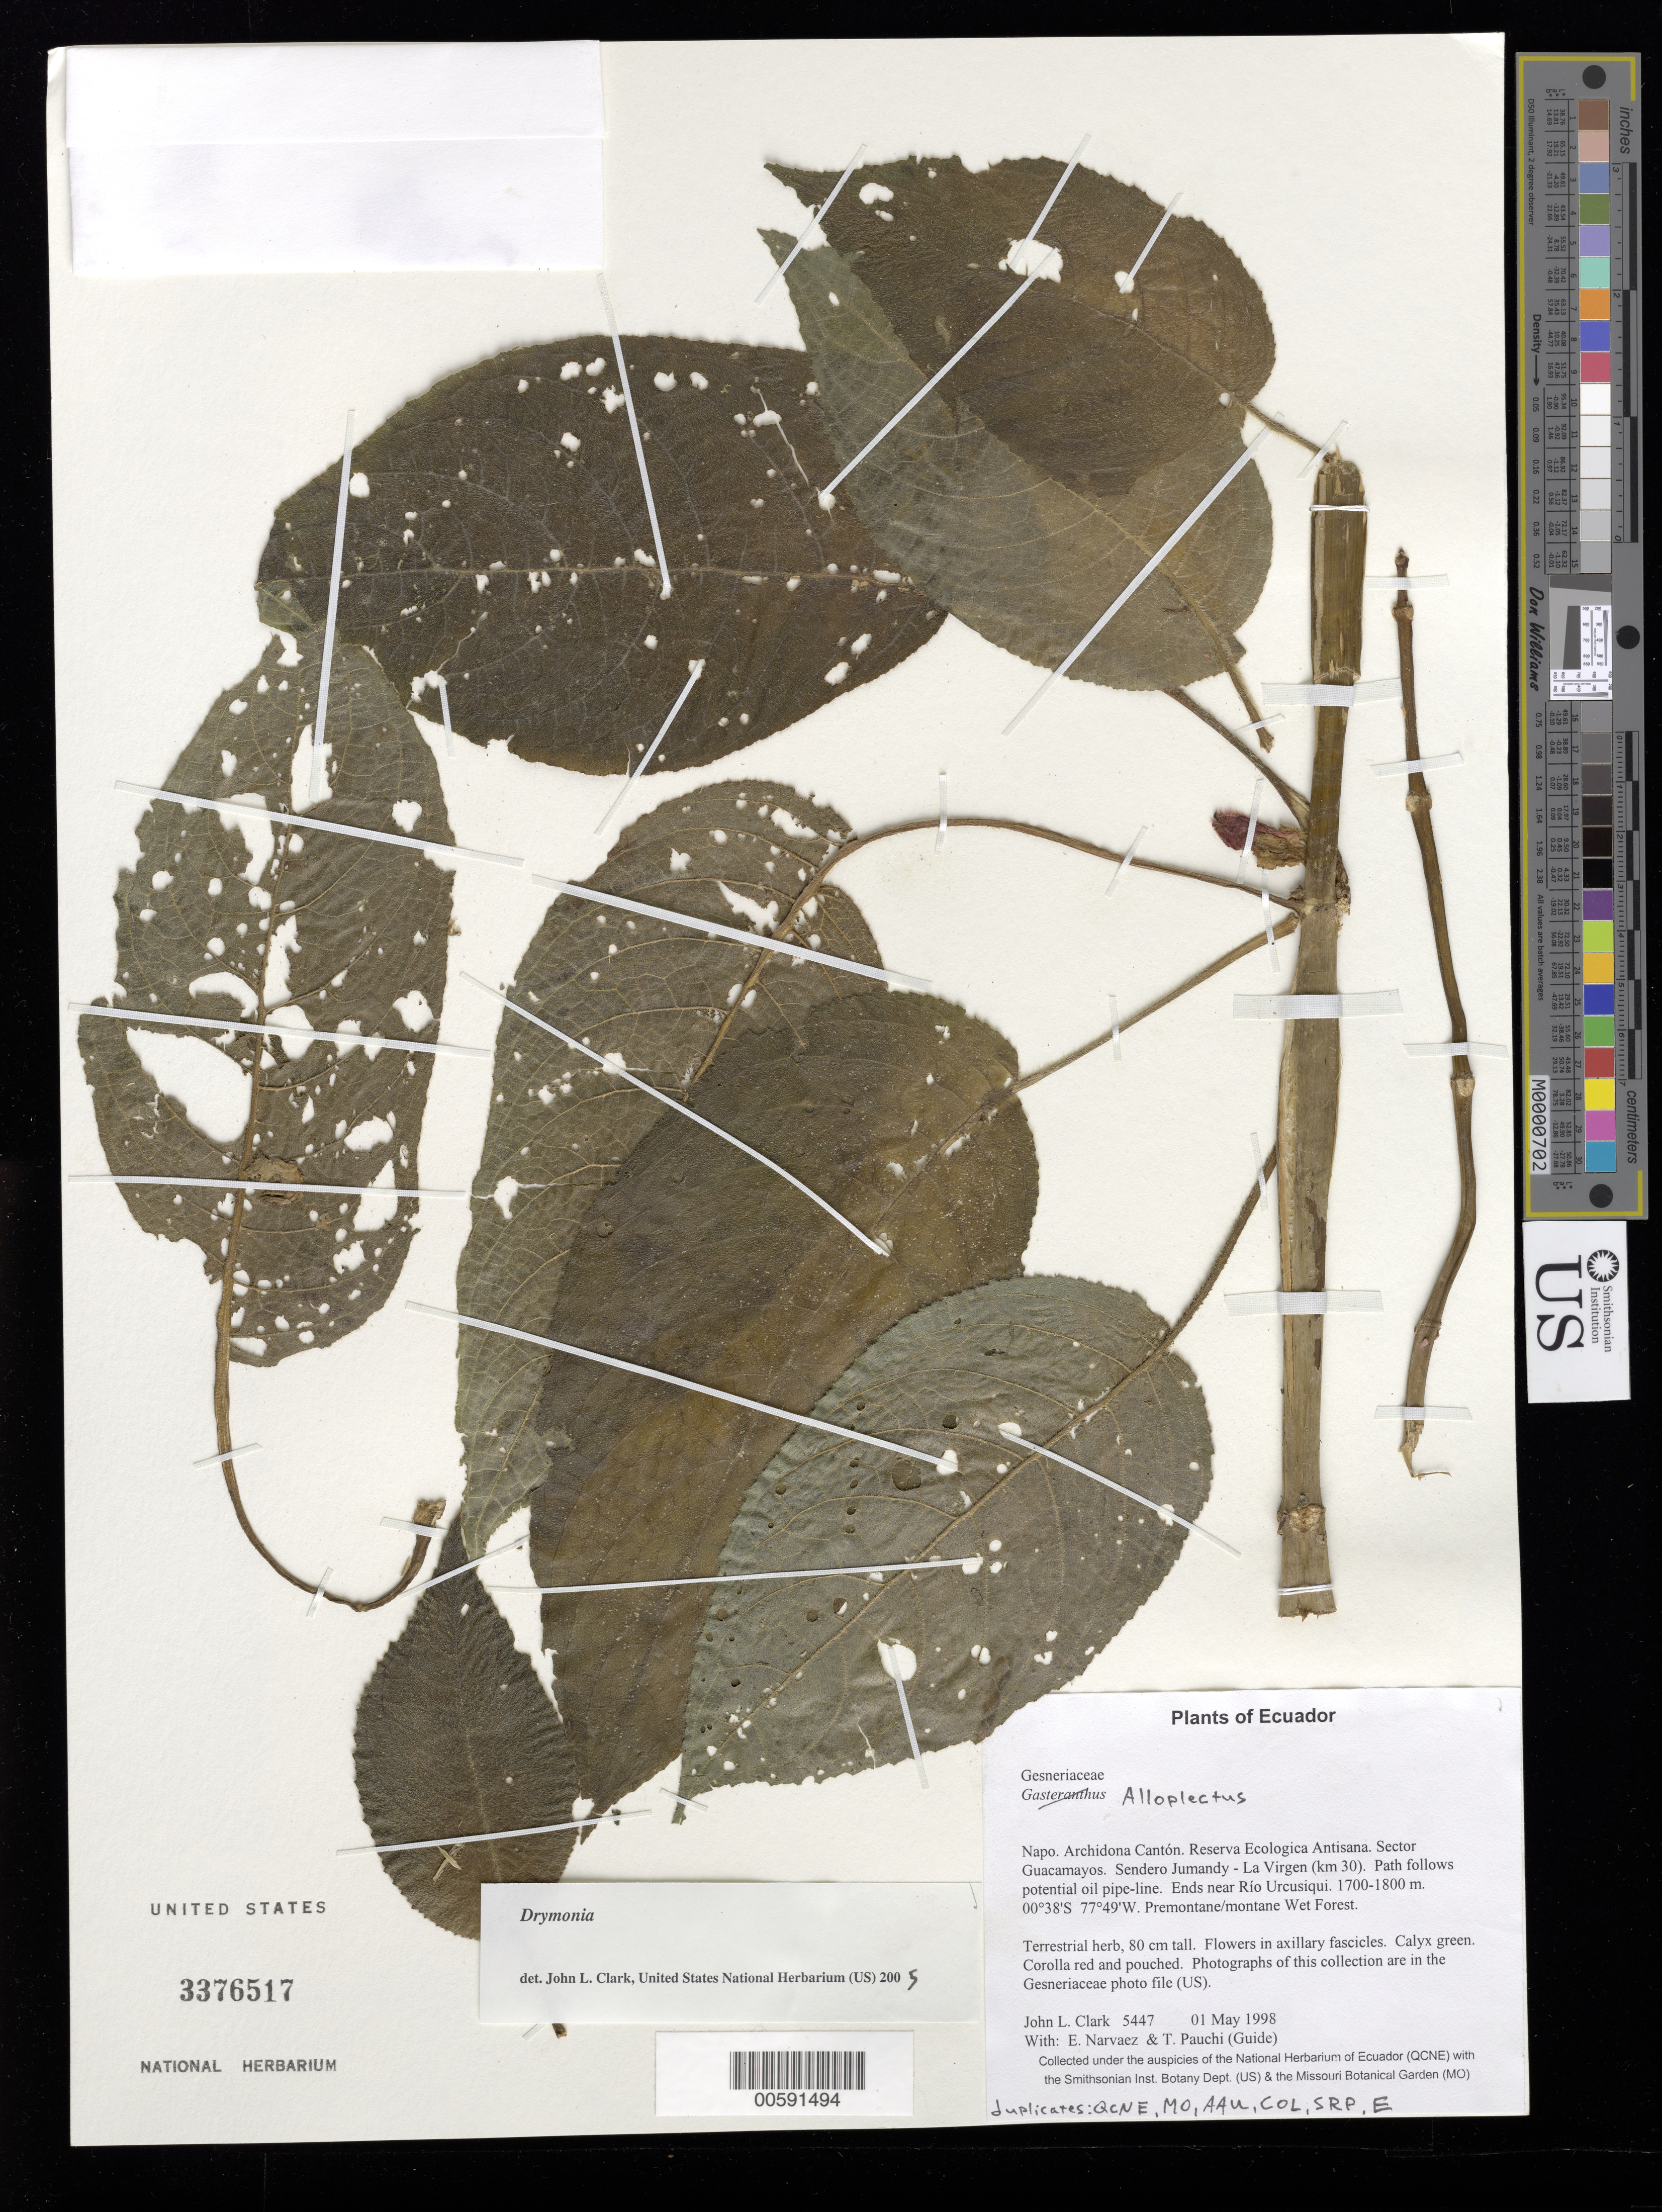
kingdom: Plantae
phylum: Tracheophyta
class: Magnoliopsida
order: Lamiales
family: Gesneriaceae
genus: Drymonia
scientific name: Drymonia sp.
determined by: Clark, J. L., (SEL), The Marie Selby Botanical Garden (UNITED STATES)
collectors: J. L. Clark, E. Narváez & T. Pauchi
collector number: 5447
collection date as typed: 01 May 1998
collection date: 1998-05-01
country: Ecuador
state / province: Napo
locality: Archidona Cantón. Reserva Ecologica Antisana. Sector Guacamayos. Sendero Jumandy - La Virgen (km 30). Path follows potential oil pipe-line. Ends near Río Urcusiqui.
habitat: Premontane/montane Wet Forest.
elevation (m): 1700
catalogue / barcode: US 3376517